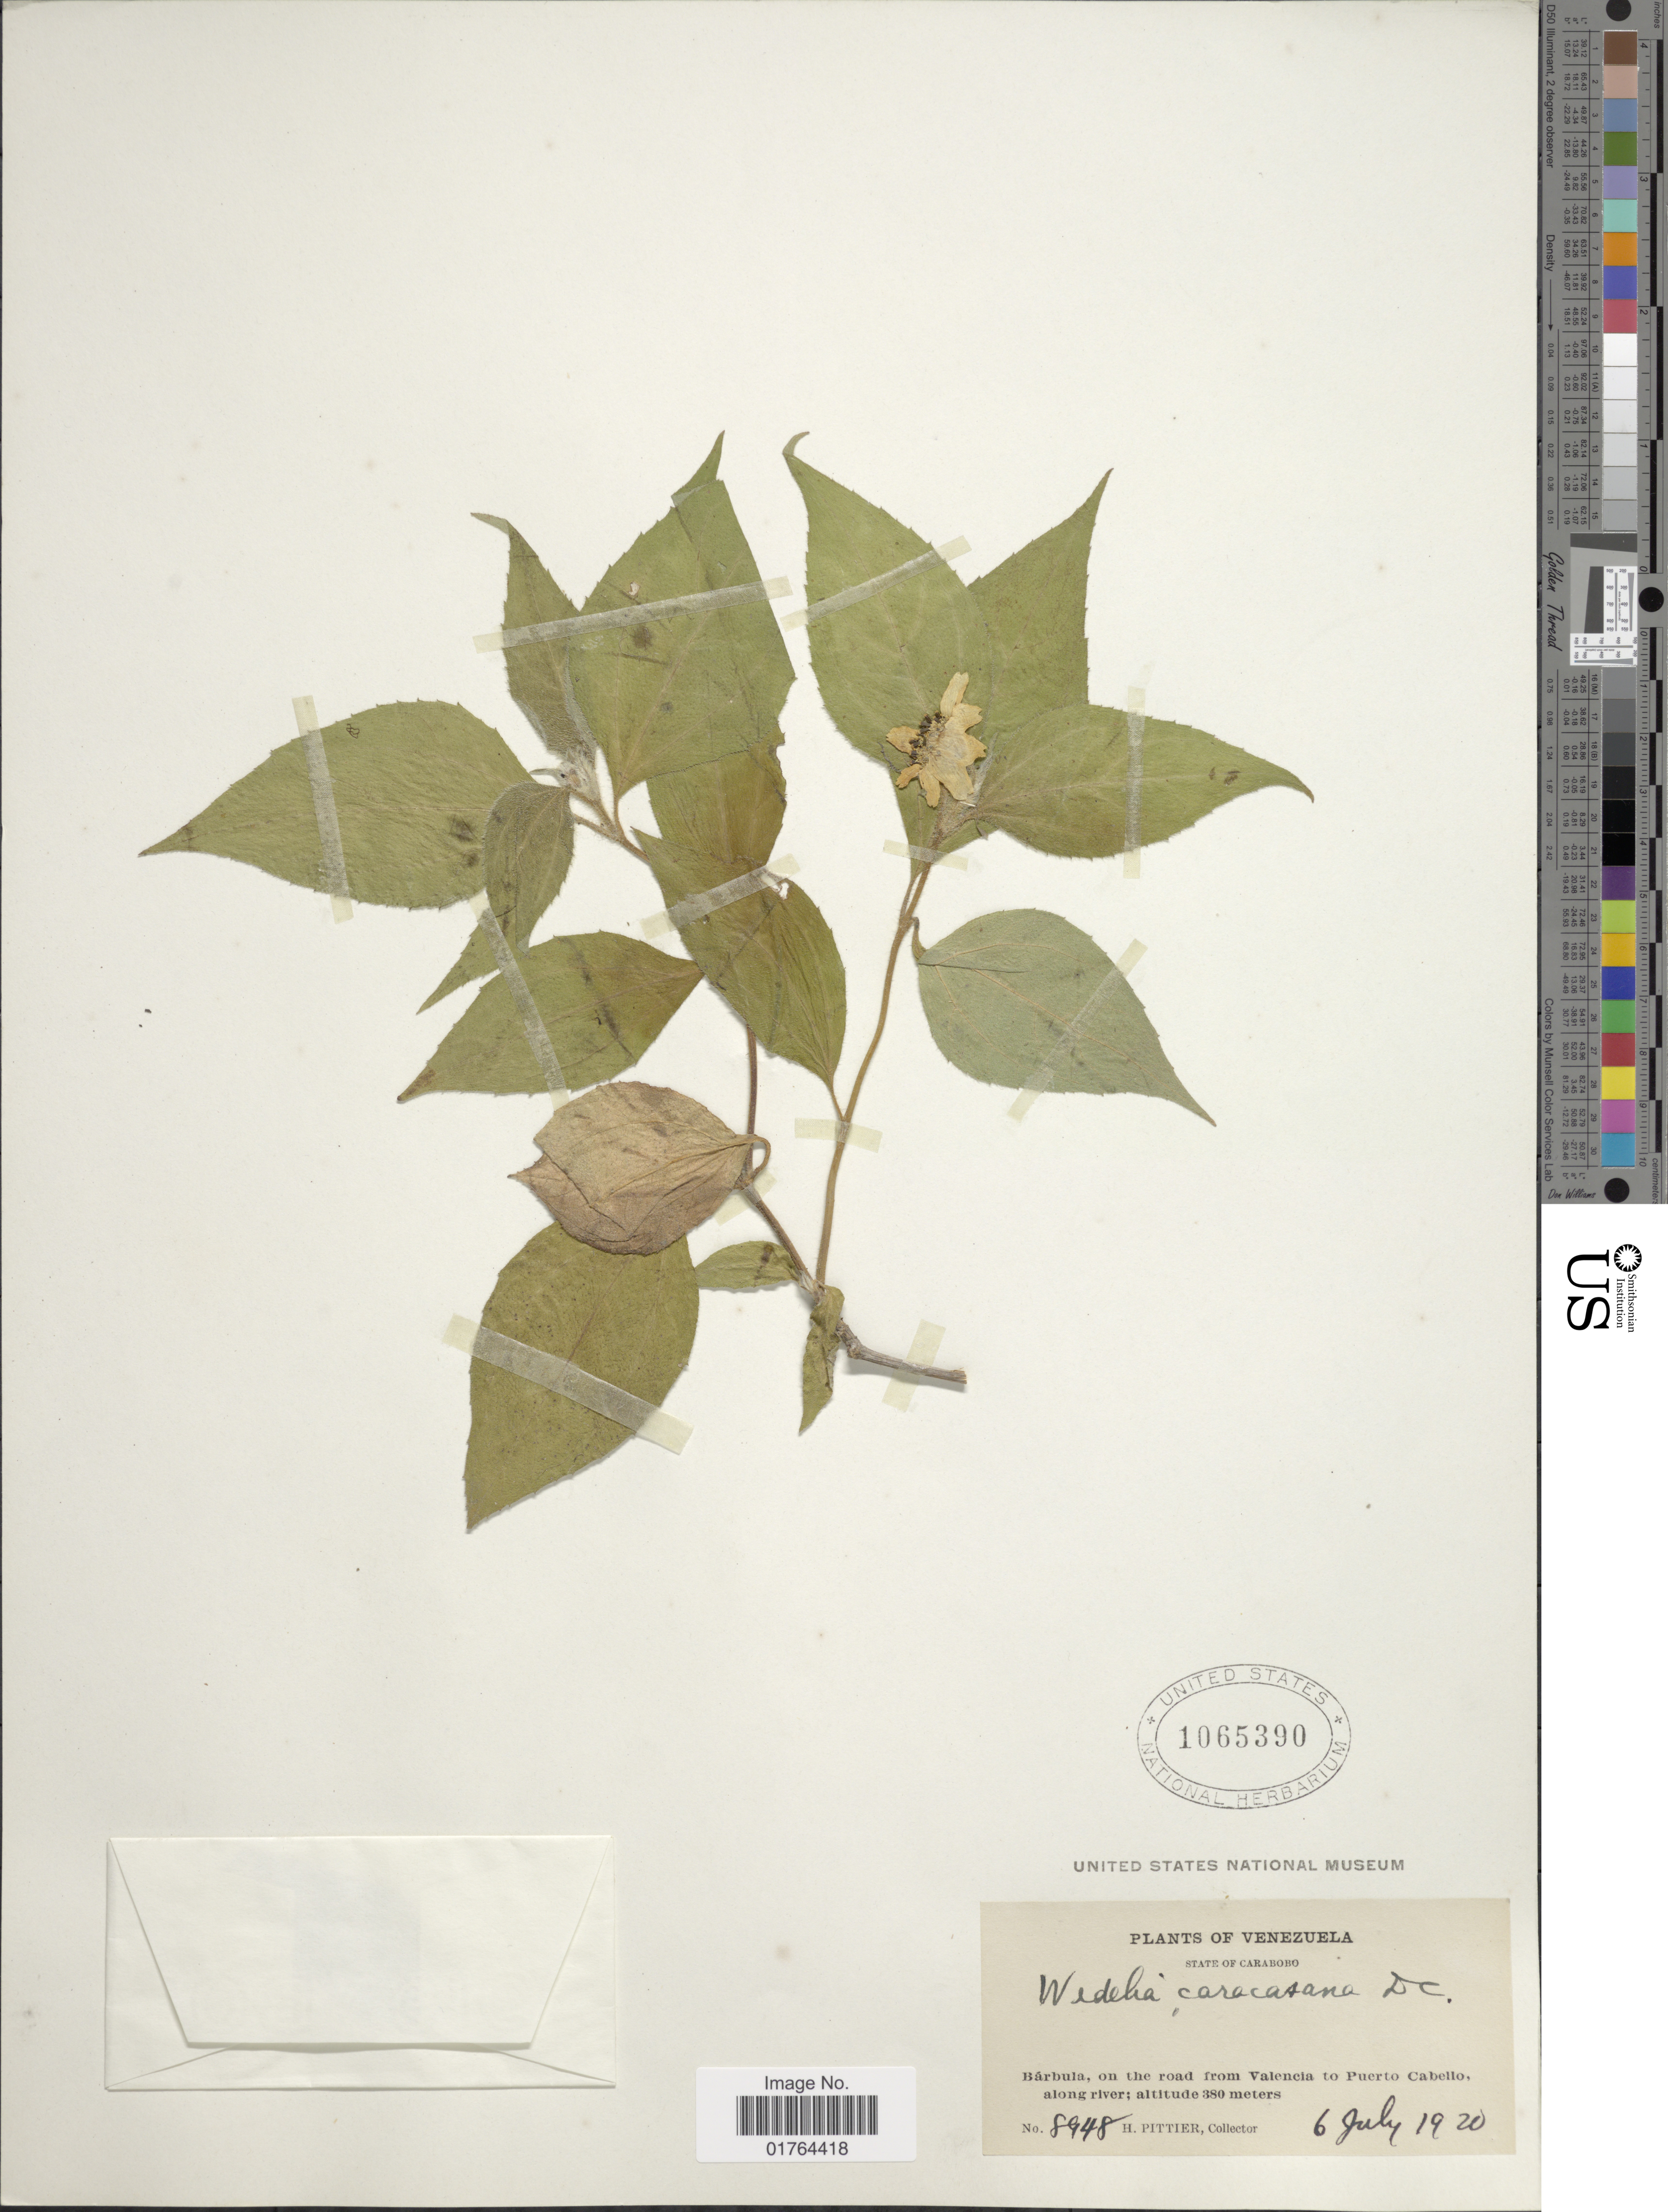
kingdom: Plantae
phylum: Tracheophyta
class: Magnoliopsida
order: Asterales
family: Asteraceae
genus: Wedelia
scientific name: Wedelia calycina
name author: Rich.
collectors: H. F. Pittier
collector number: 8948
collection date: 1920-07-06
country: Venezuela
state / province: Carabobo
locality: Barbula, on the road from Valencia to Puerto Cabello, along river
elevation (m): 380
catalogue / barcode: US 1065390